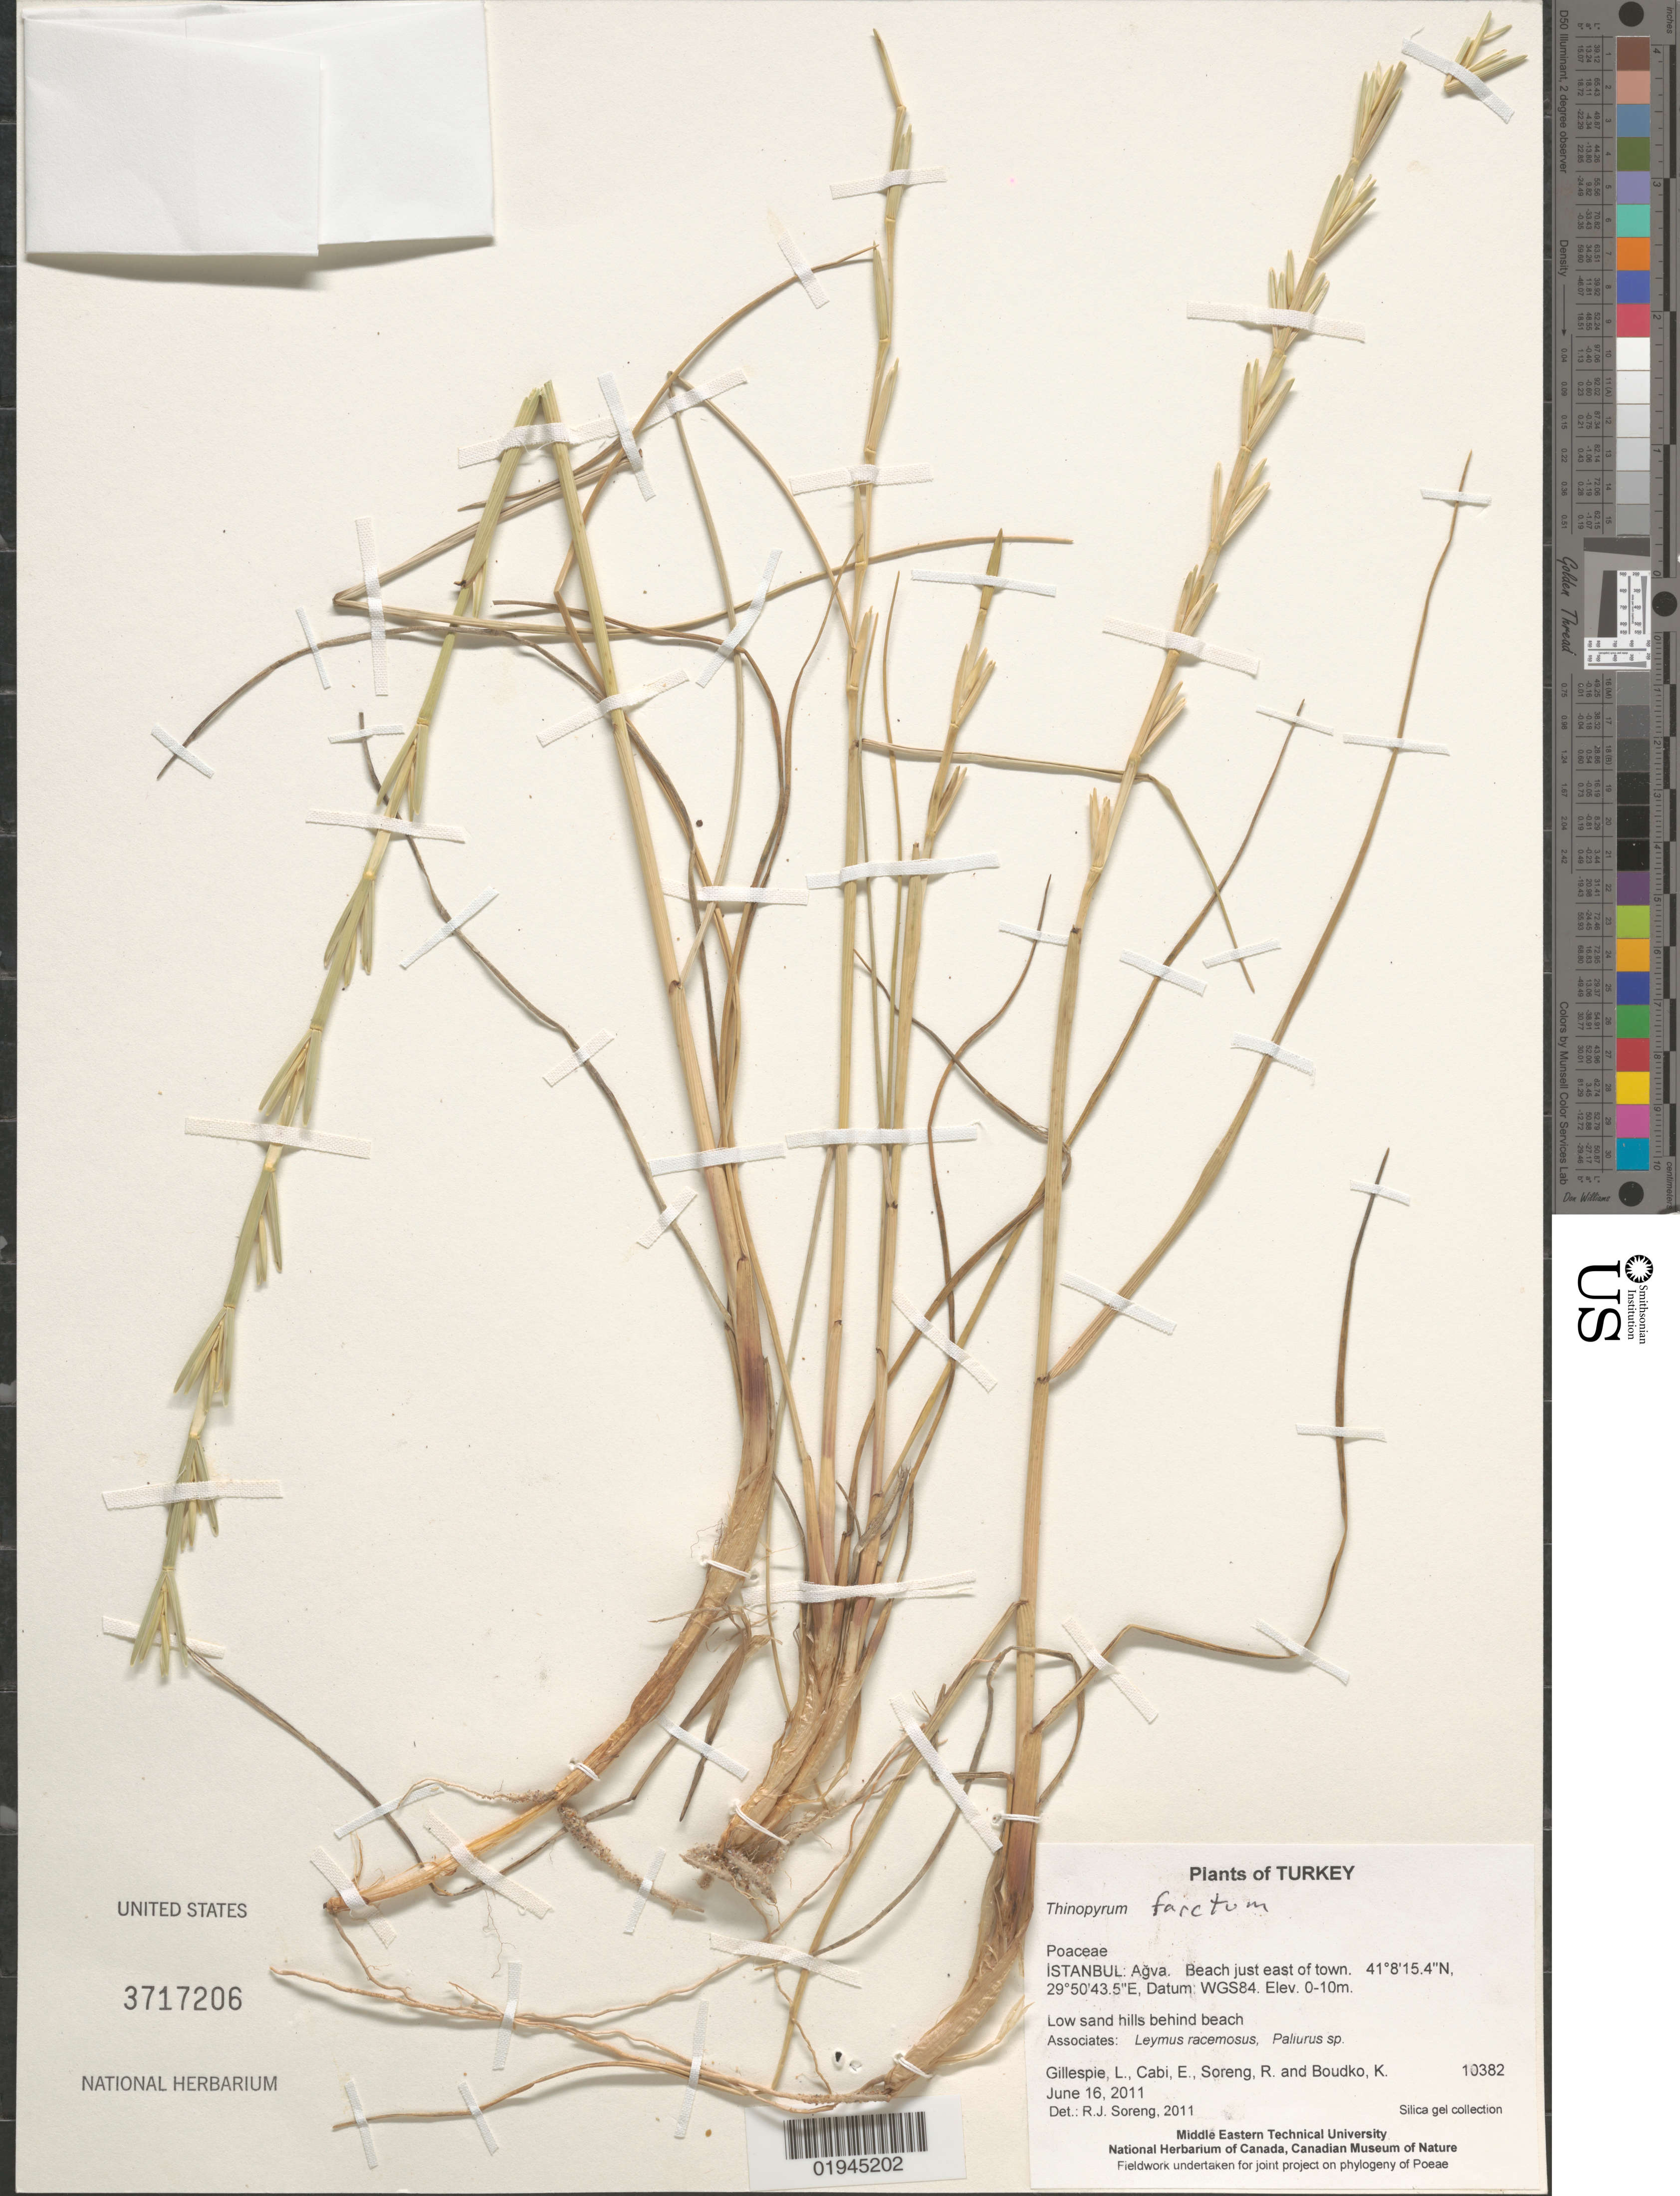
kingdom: Plantae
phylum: Tracheophyta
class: Liliopsida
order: Poales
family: Poaceae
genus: Thinopyrum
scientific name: Thinopyrum sp.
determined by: Soreng, Robert J., Research Associate (BOT), Smithsonian Institution - National Museum of Natural History (UNITED STATES)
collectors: L. J. Gillespie, E. Cabi, R. J. Soreng & K. Boudko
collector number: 10382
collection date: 2011-06-16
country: Turkey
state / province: Istanbul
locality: Agva. Beach just east of town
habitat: Low sand hills behind beach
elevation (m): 0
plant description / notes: DNA two bags, 1 to Evren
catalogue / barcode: US 3717206